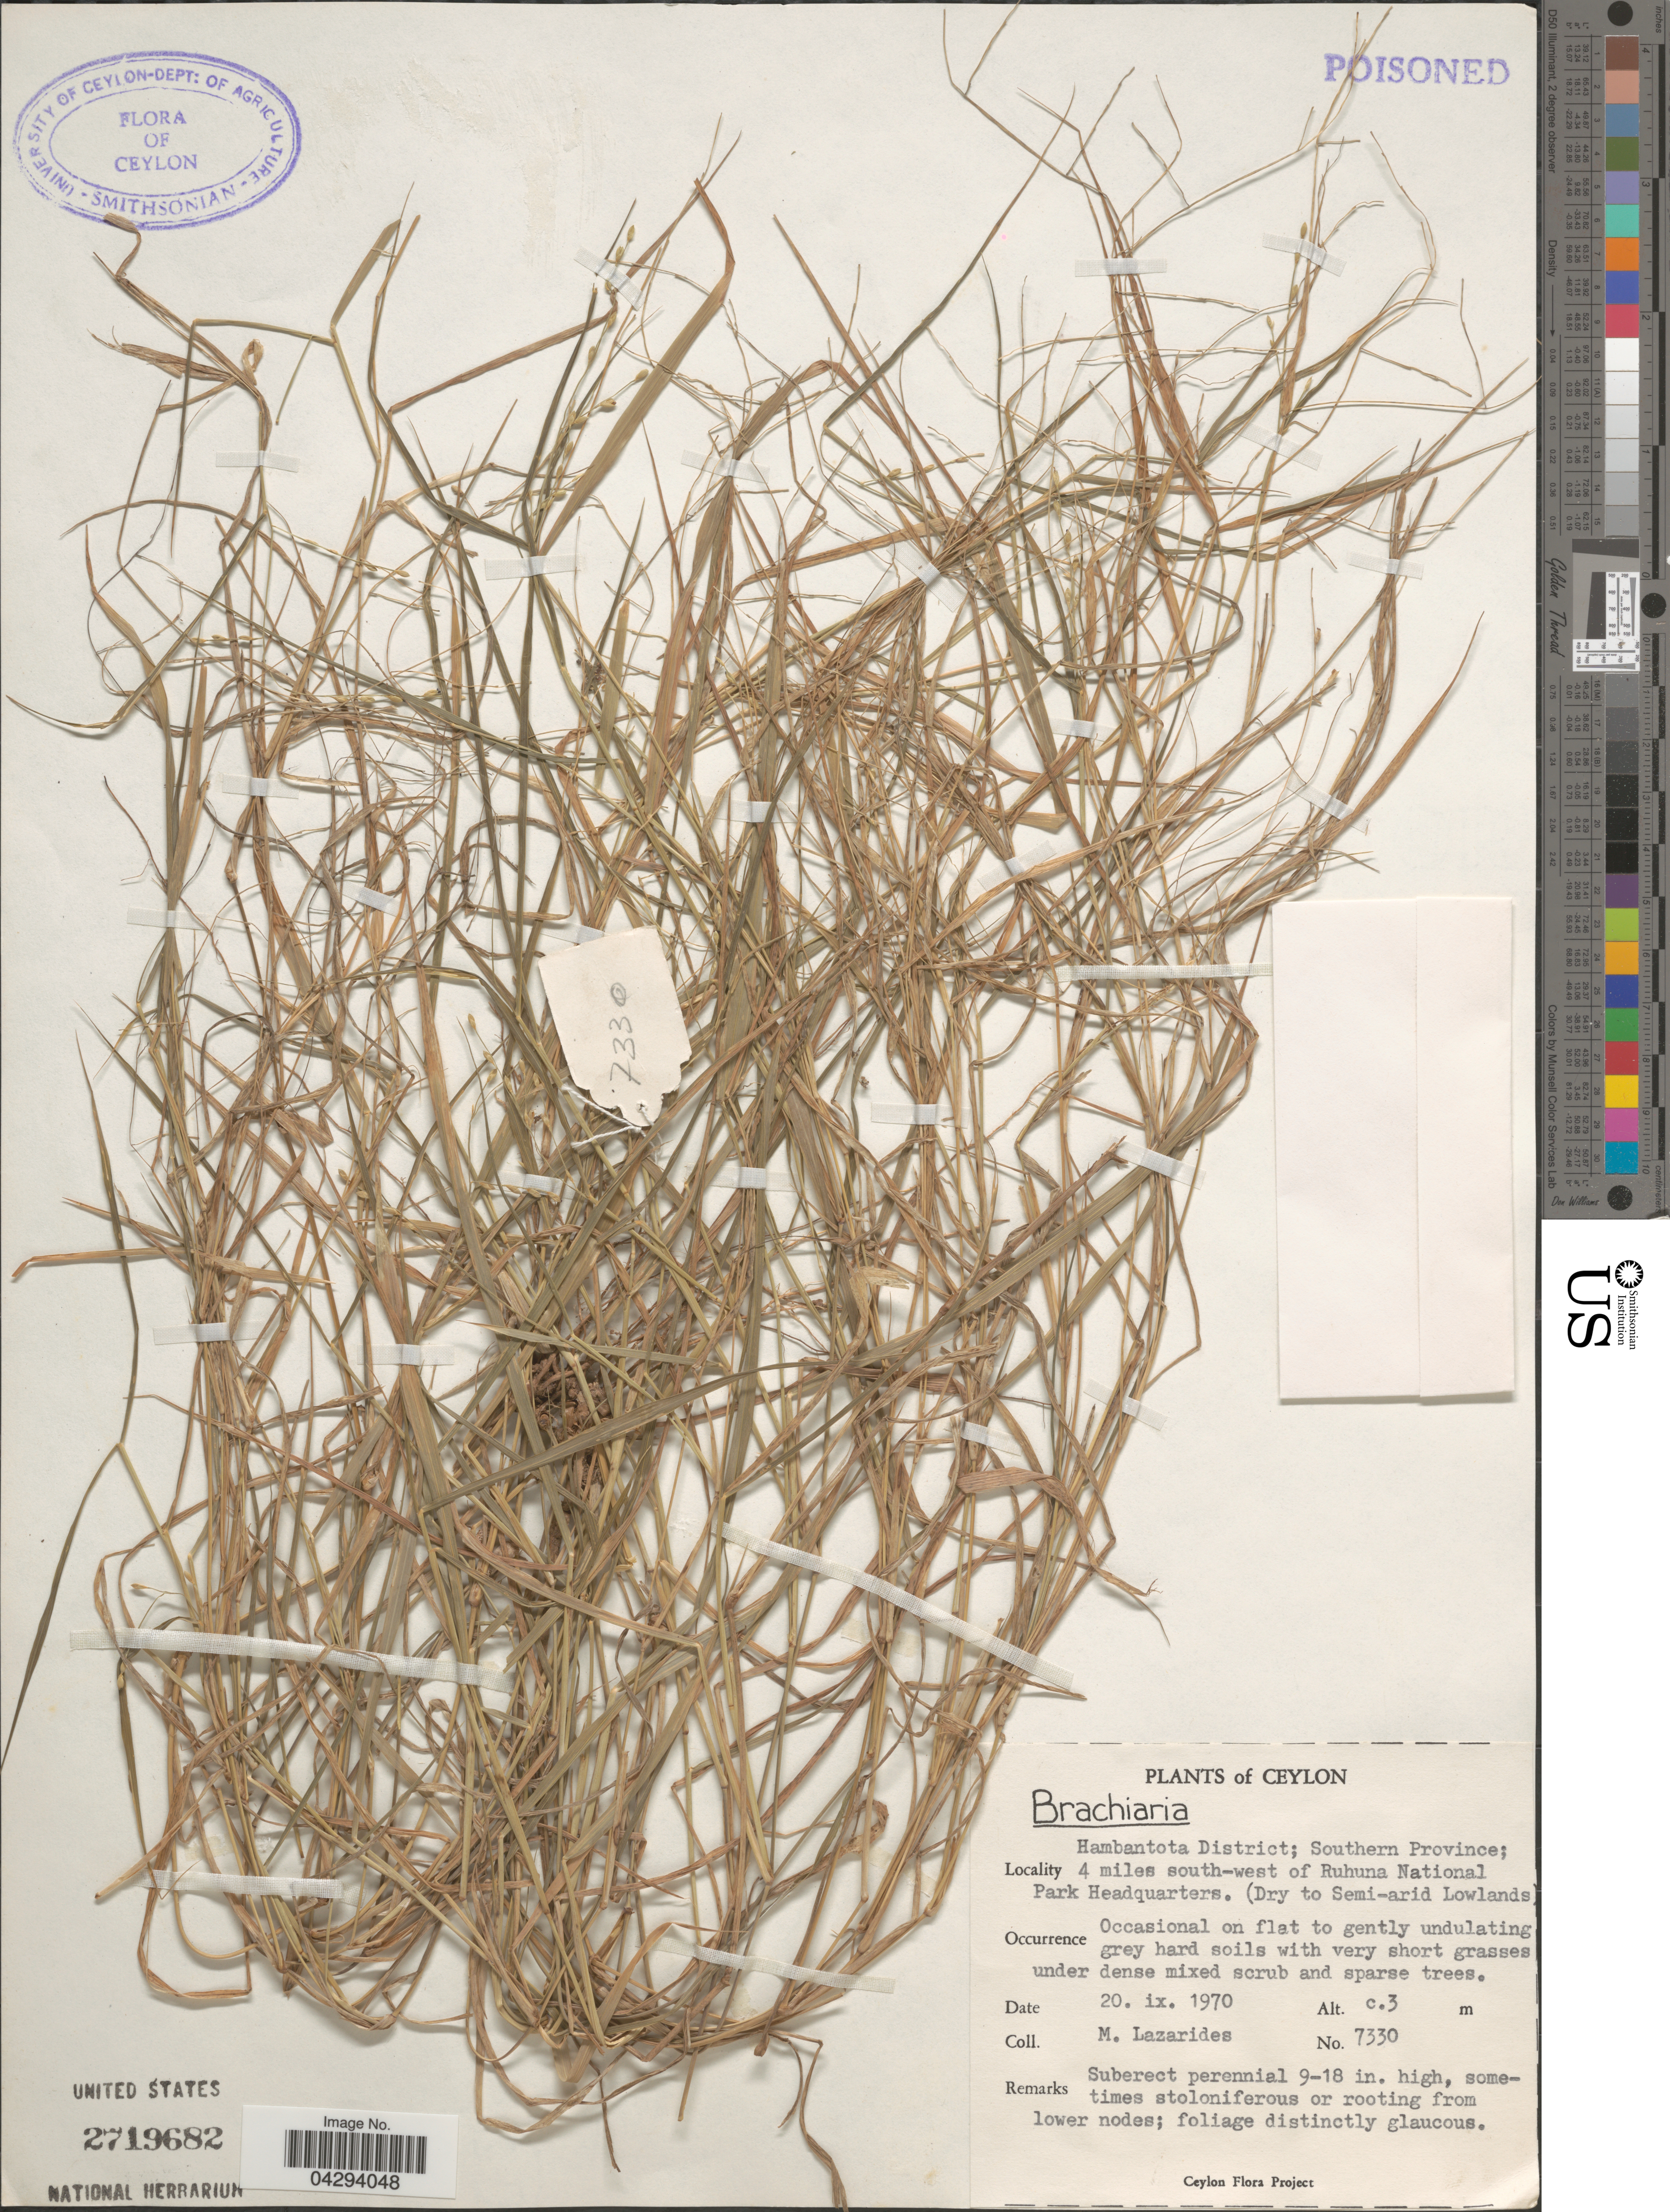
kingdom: Plantae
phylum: Tracheophyta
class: Liliopsida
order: Poales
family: Poaceae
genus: Urochloa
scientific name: Urochloa sp.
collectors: M. Lazarides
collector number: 7330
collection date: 1970-09-20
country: Sri Lanka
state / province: Southern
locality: Ceylon. Hambantota District; 4 miles south-west of Ruhuna National Park Headquarters.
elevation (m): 3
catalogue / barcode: US 2719682